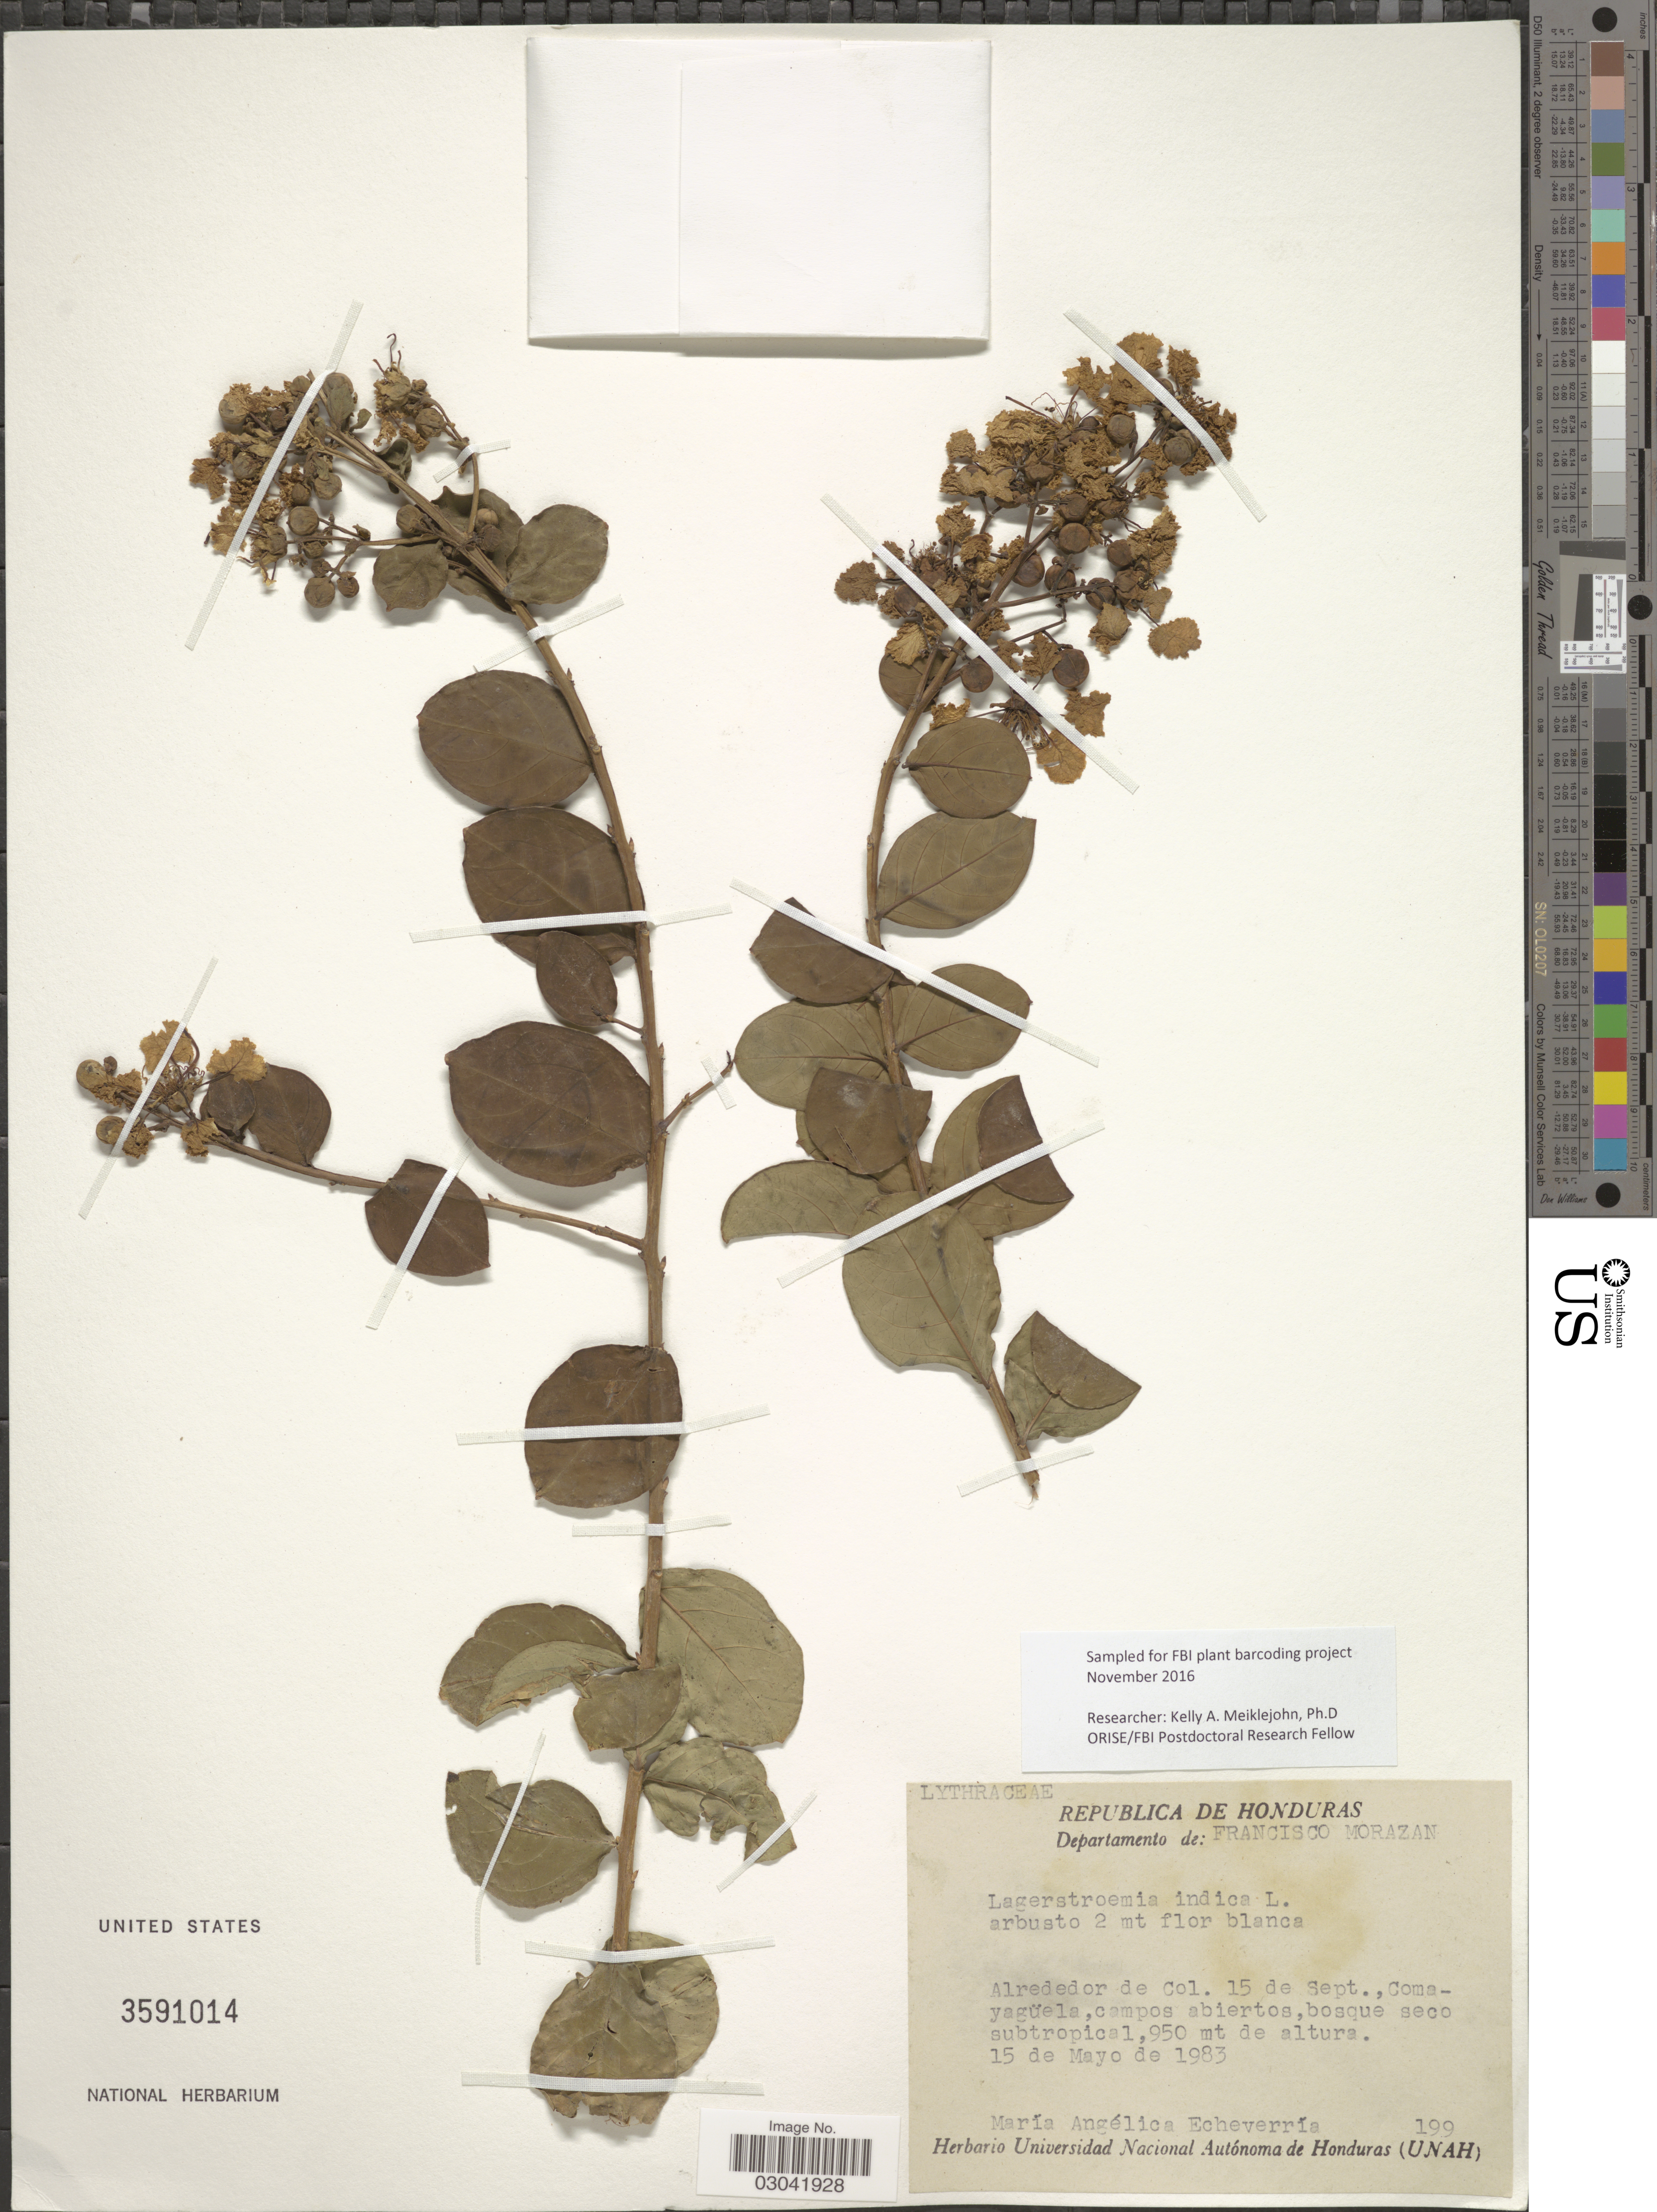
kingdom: Plantae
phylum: Tracheophyta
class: Magnoliopsida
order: Myrtales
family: Lythraceae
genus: Lagerstroemia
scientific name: Lagerstroemia indica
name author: L.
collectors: M. Echeverria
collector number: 199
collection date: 1983-05-15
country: Honduras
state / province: Fco. Morazán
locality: Departamento de: Francisco Morazan. Comayagüela.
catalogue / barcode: US 3591014